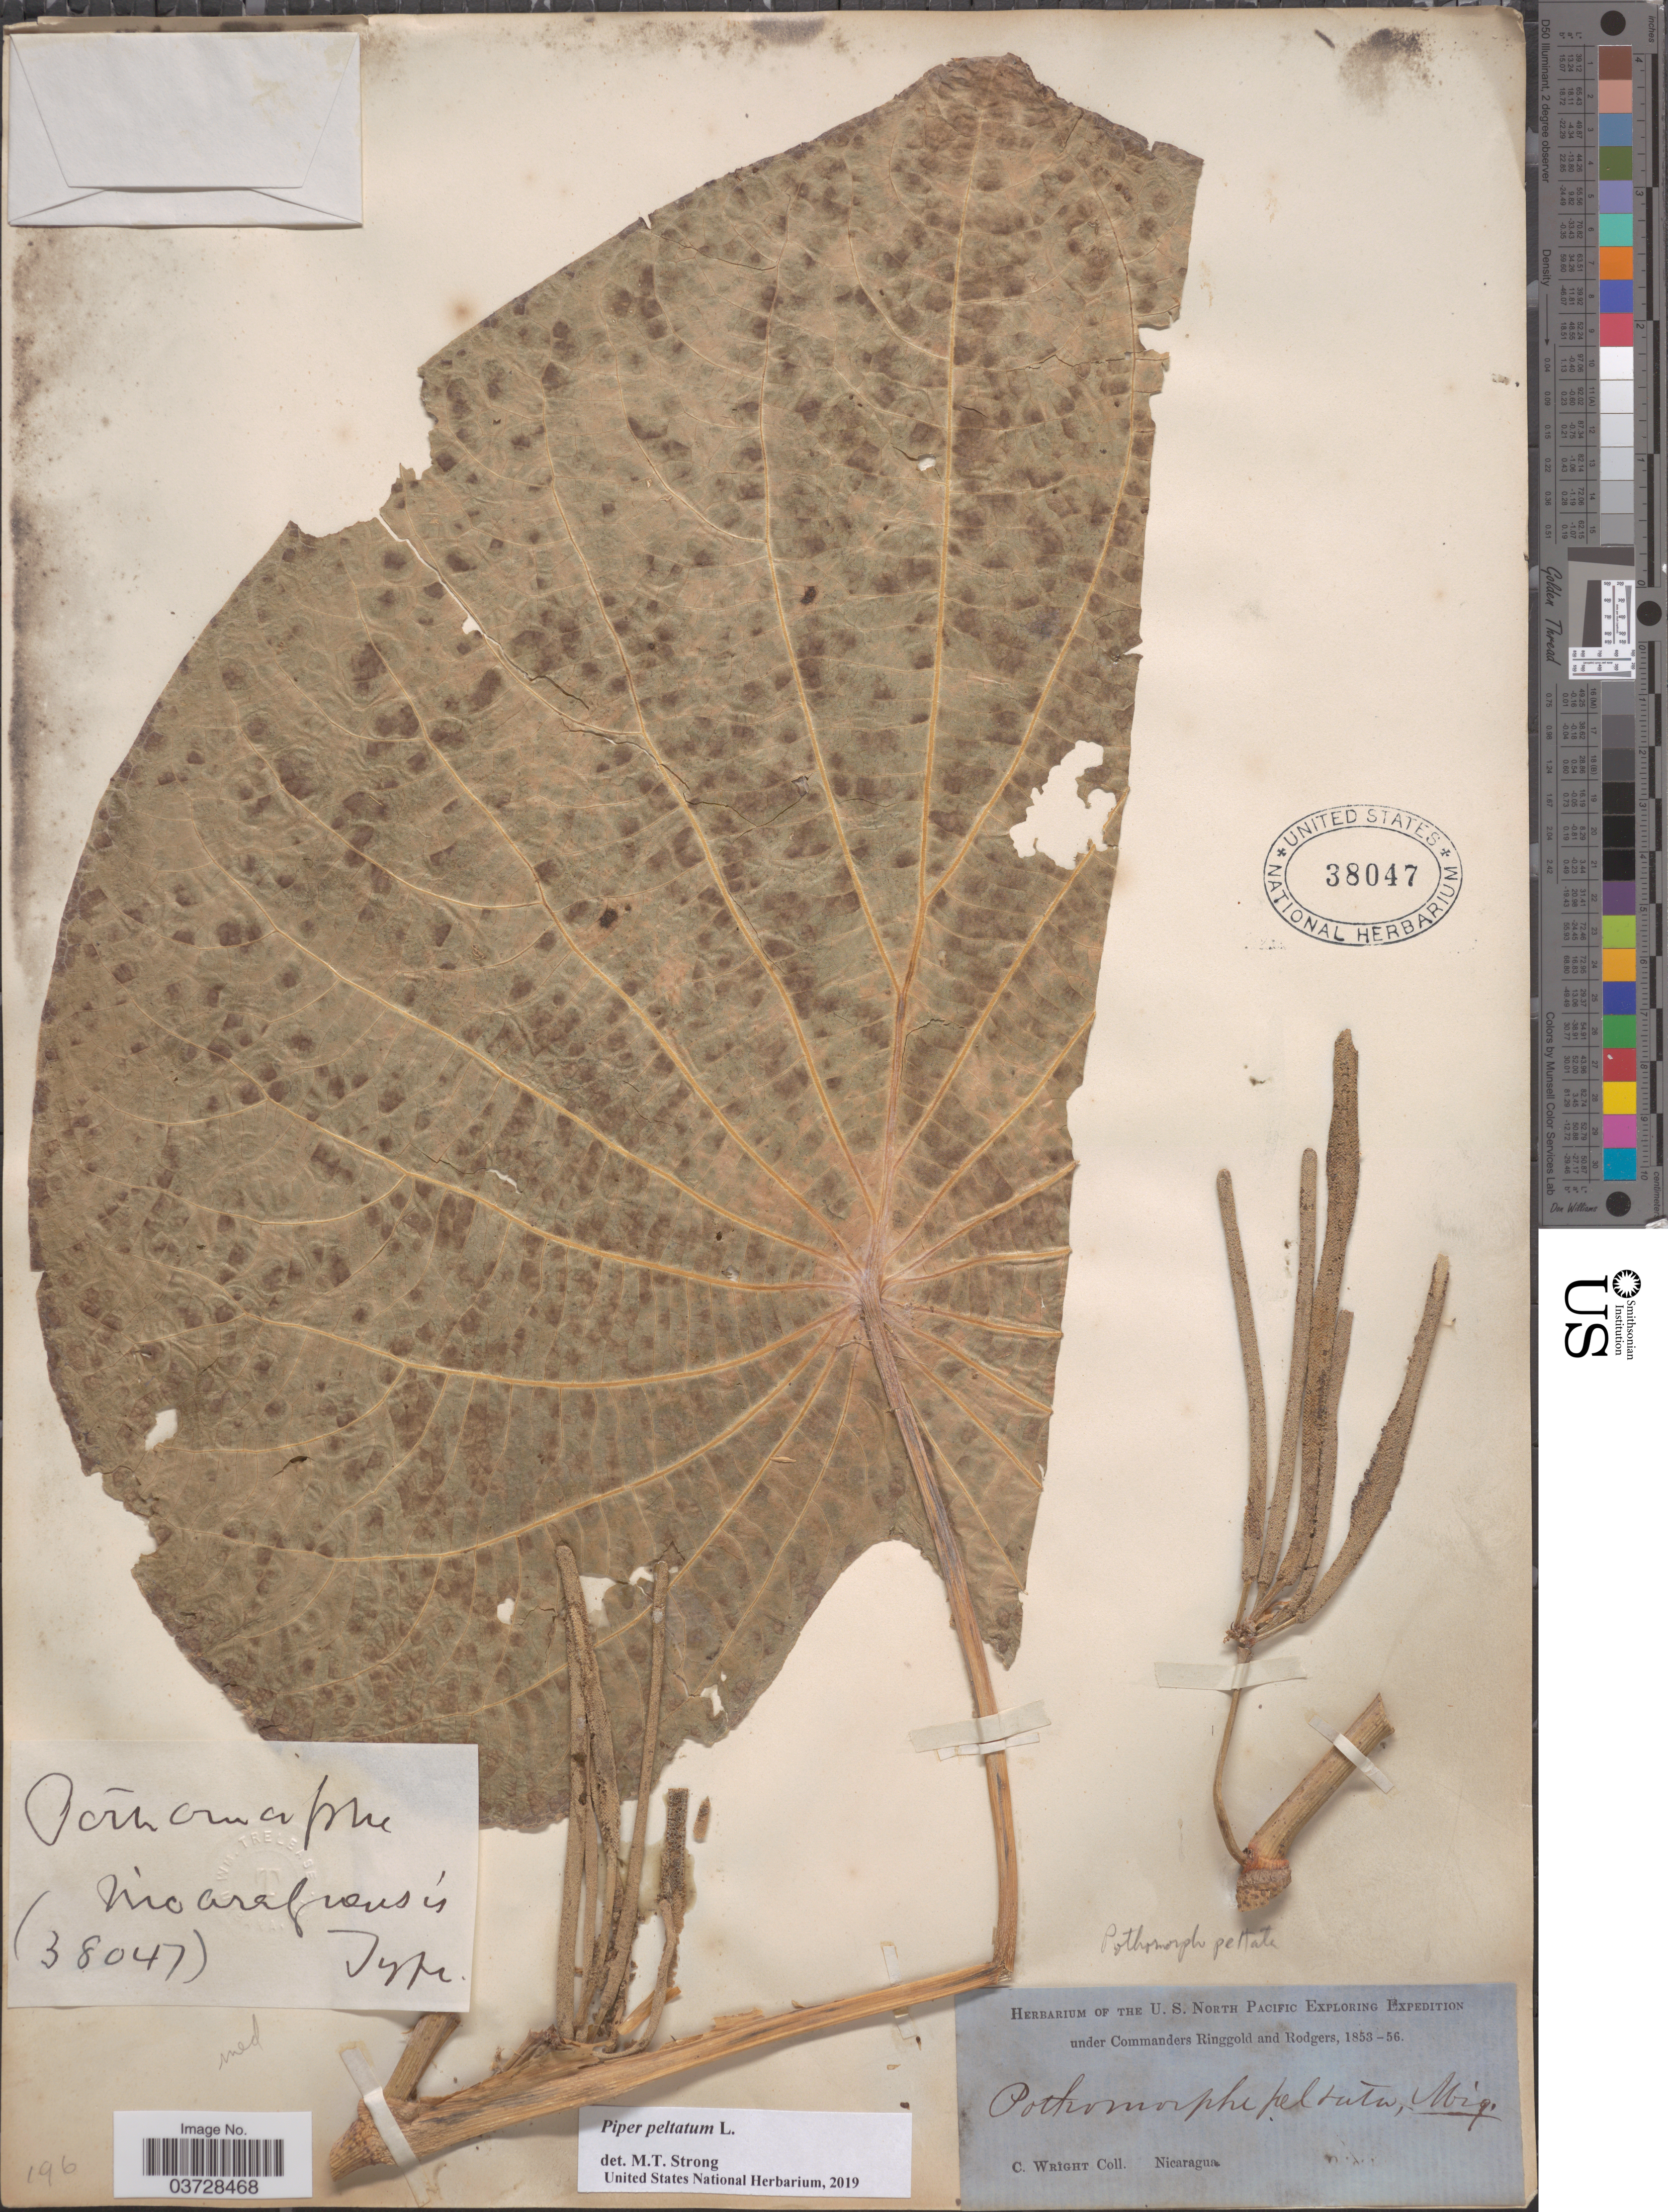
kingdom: Plantae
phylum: Tracheophyta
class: Magnoliopsida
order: Piperales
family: Piperaceae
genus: Piper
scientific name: Piper peltatum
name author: L.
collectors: C. Wright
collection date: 1853/1856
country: Nicaragua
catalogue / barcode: US 38047